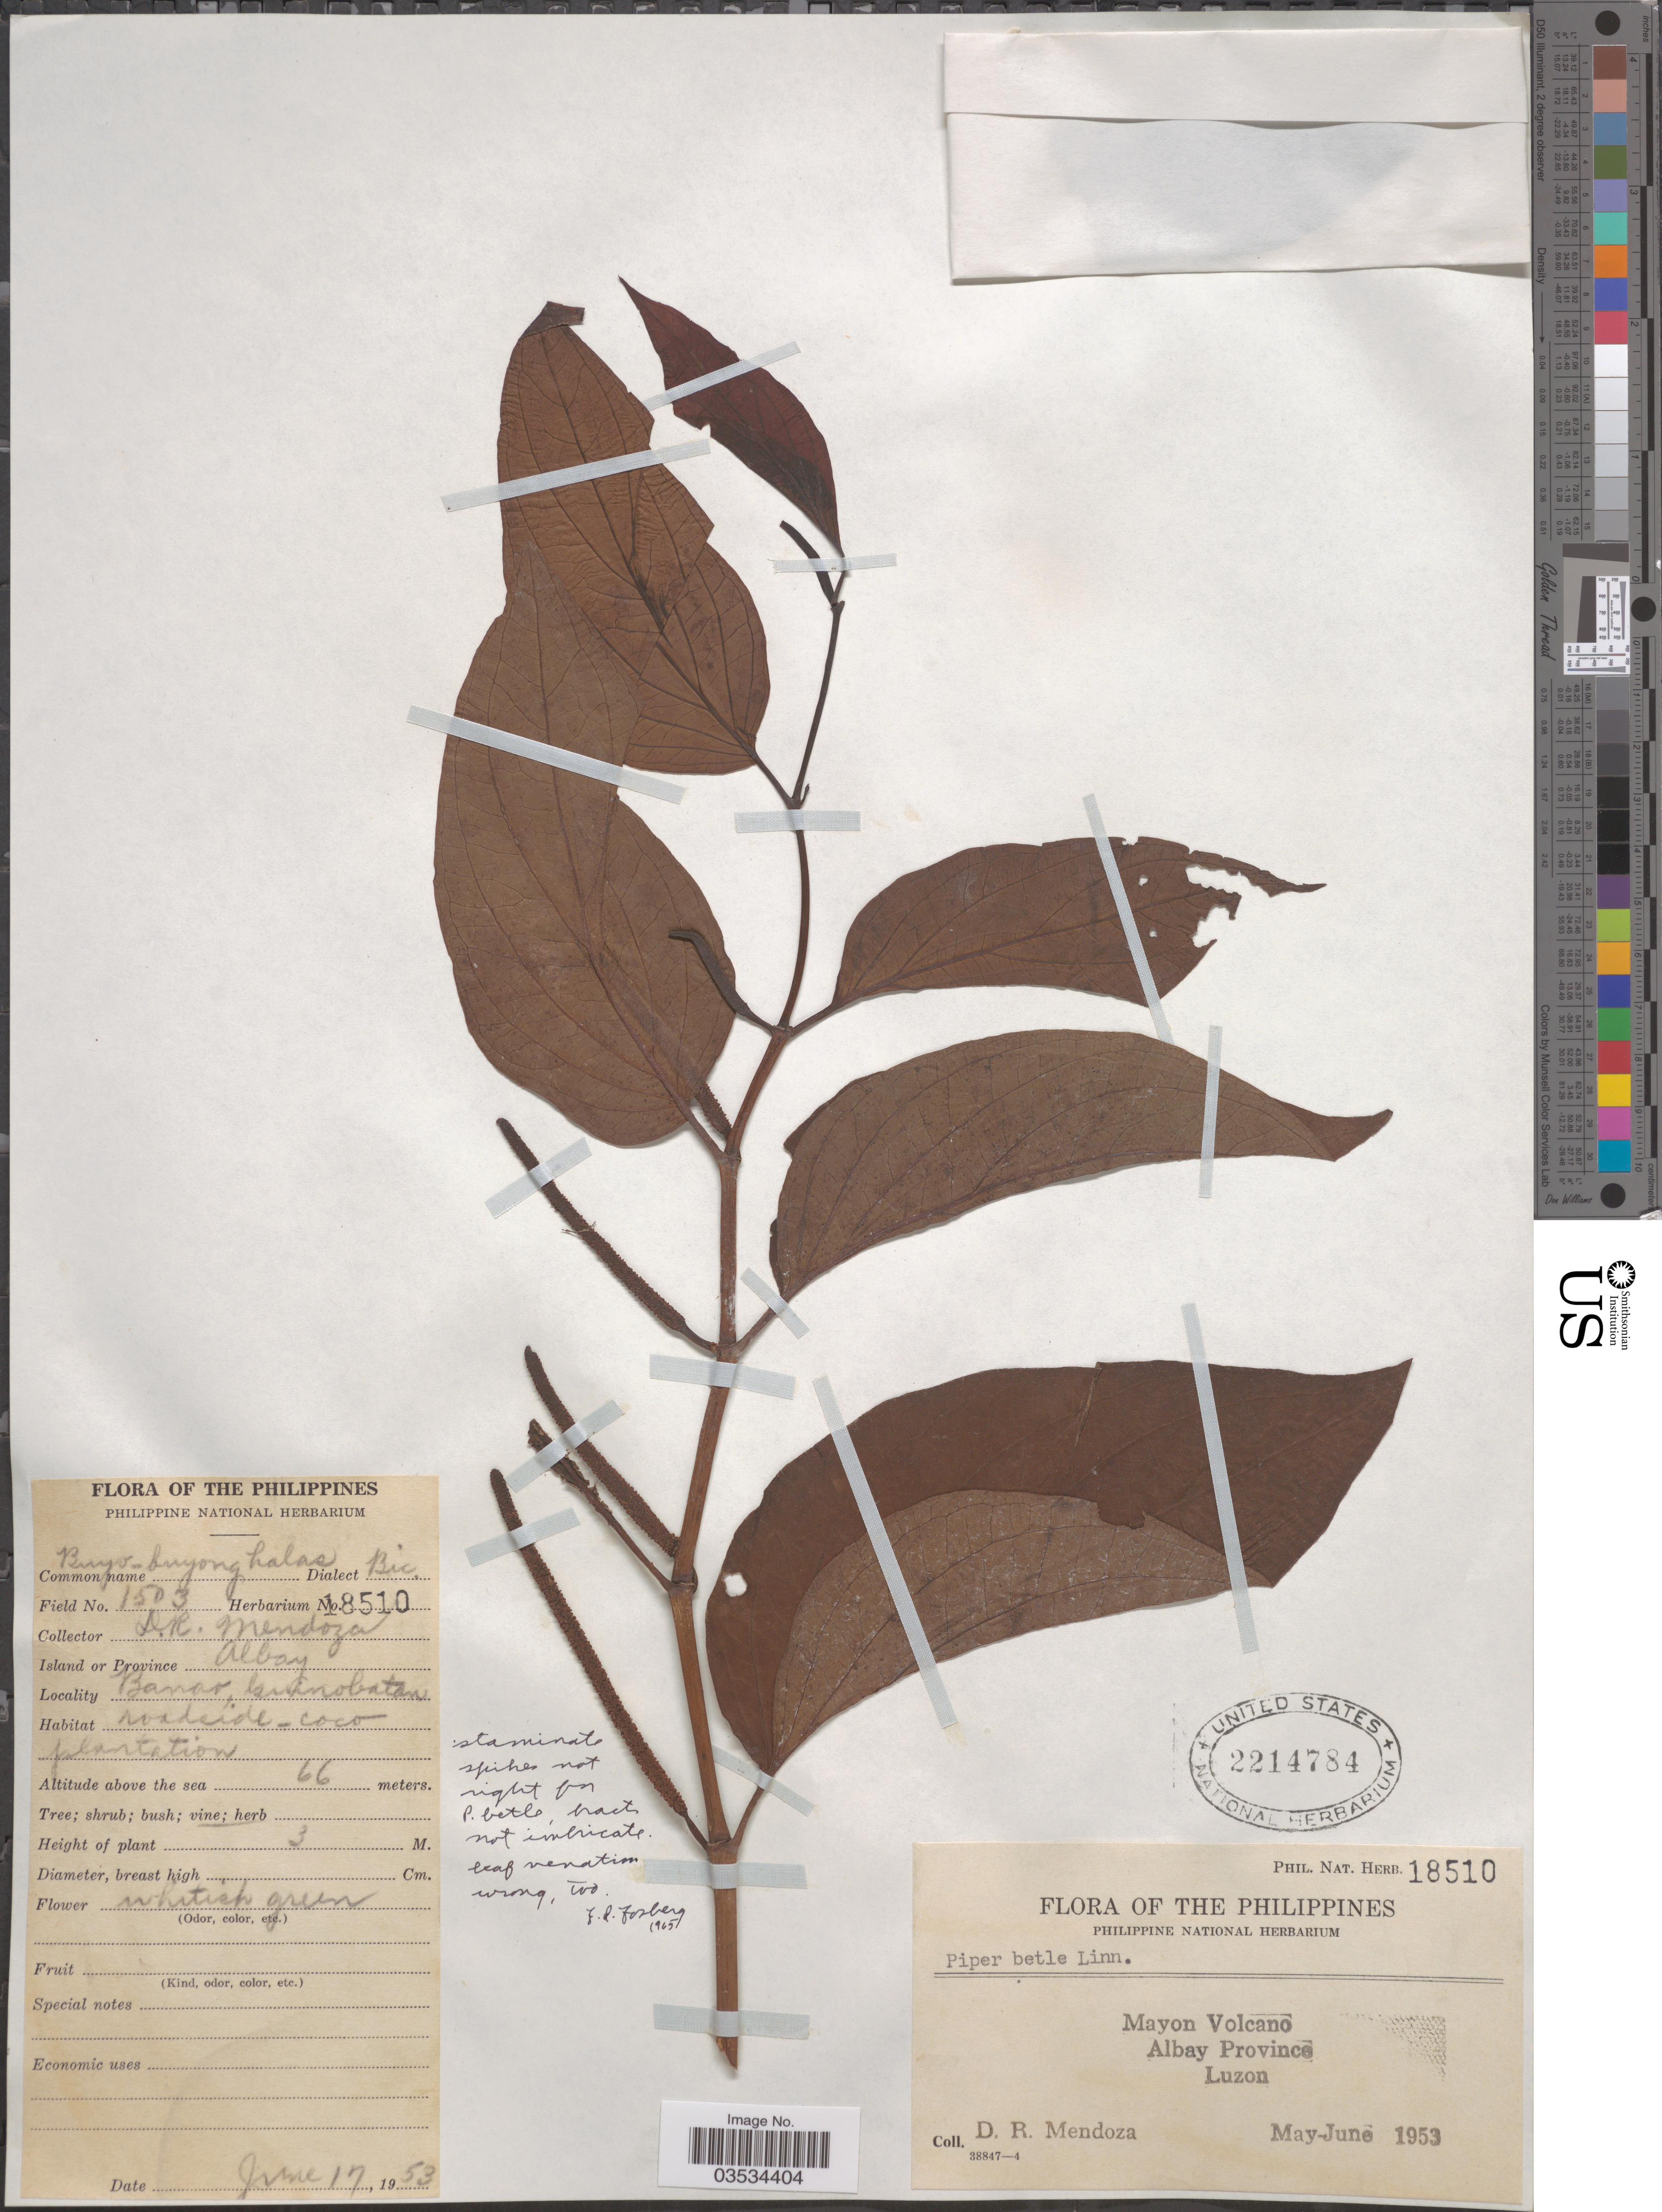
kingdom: Plantae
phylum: Tracheophyta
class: Magnoliopsida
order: Piperales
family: Piperaceae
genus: Piper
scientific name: Piper betle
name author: L.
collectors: D. Mendoza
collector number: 1503/Phil. Nat. Herb. 18510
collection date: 1953-06-17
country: Philippines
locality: Island or Province Albay. Banao, Guinobatan. Mayon Volcano. Albay Province. Luzon.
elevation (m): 66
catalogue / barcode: US 2214784